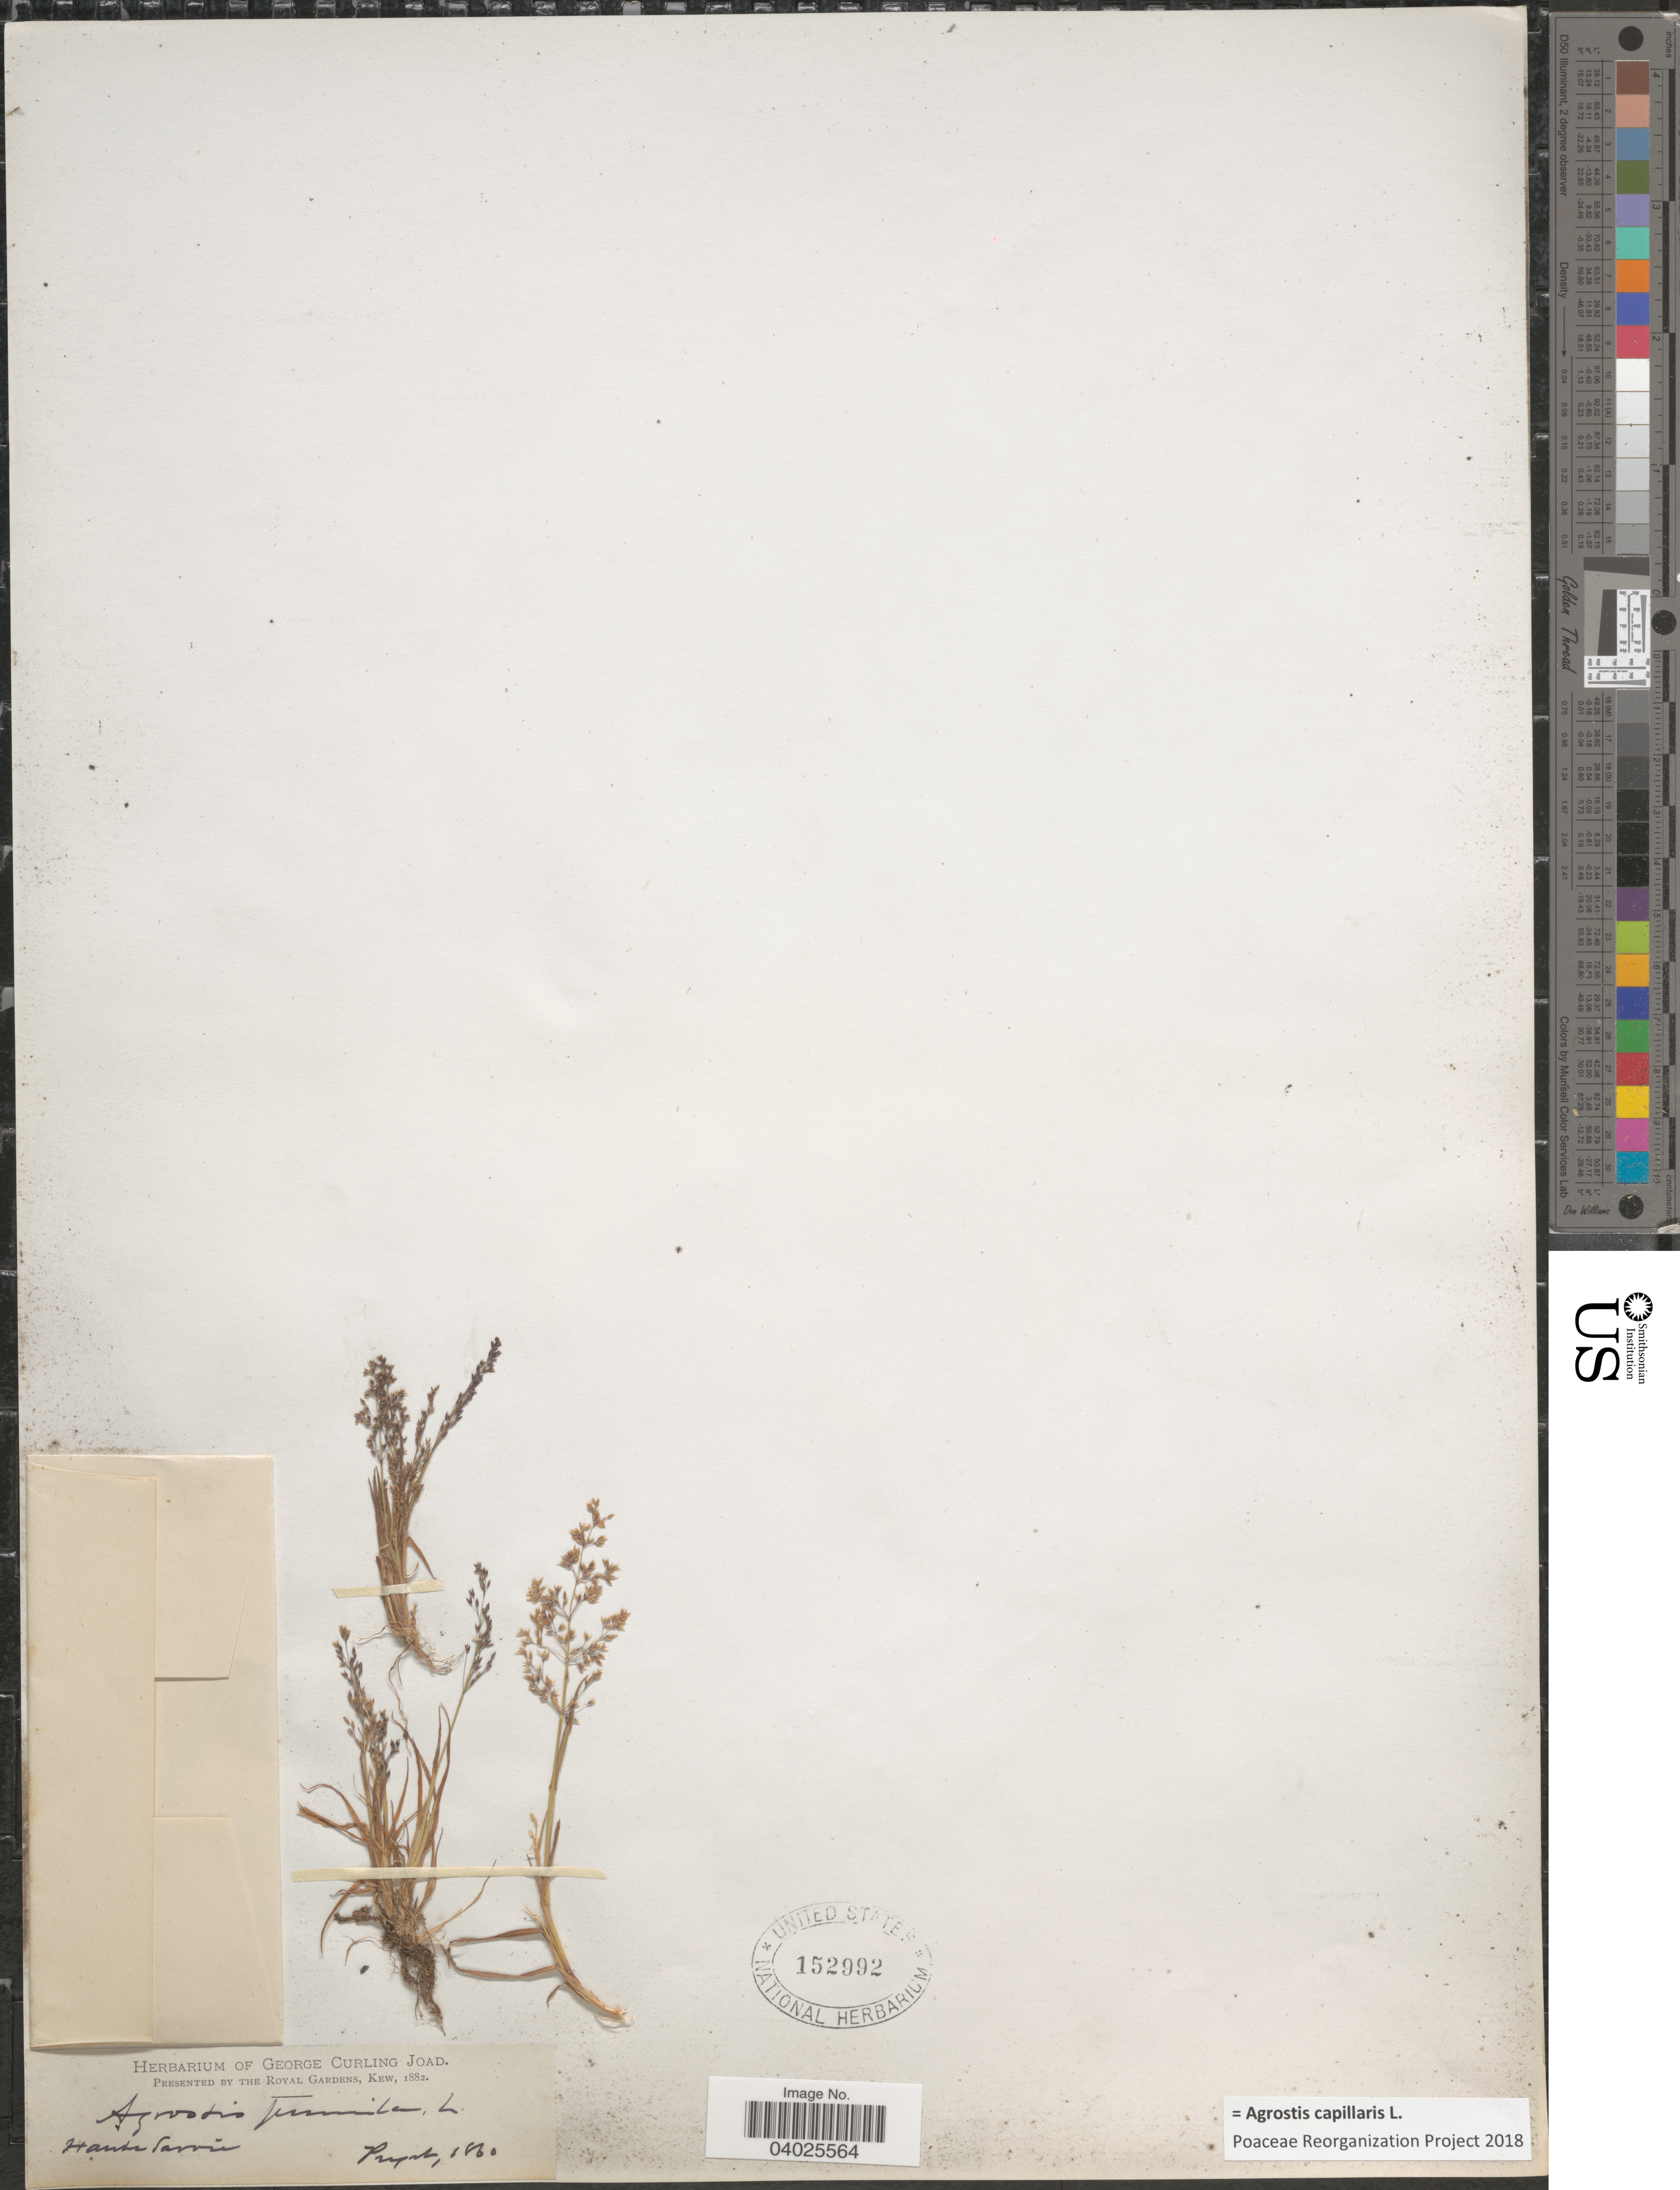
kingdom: Plantae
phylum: Tracheophyta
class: Liliopsida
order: Poales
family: Poaceae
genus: Agrostis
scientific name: Agrostis capillaris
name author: L.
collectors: -. Puget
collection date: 1860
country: France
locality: Haute Savoie.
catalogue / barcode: US 152992